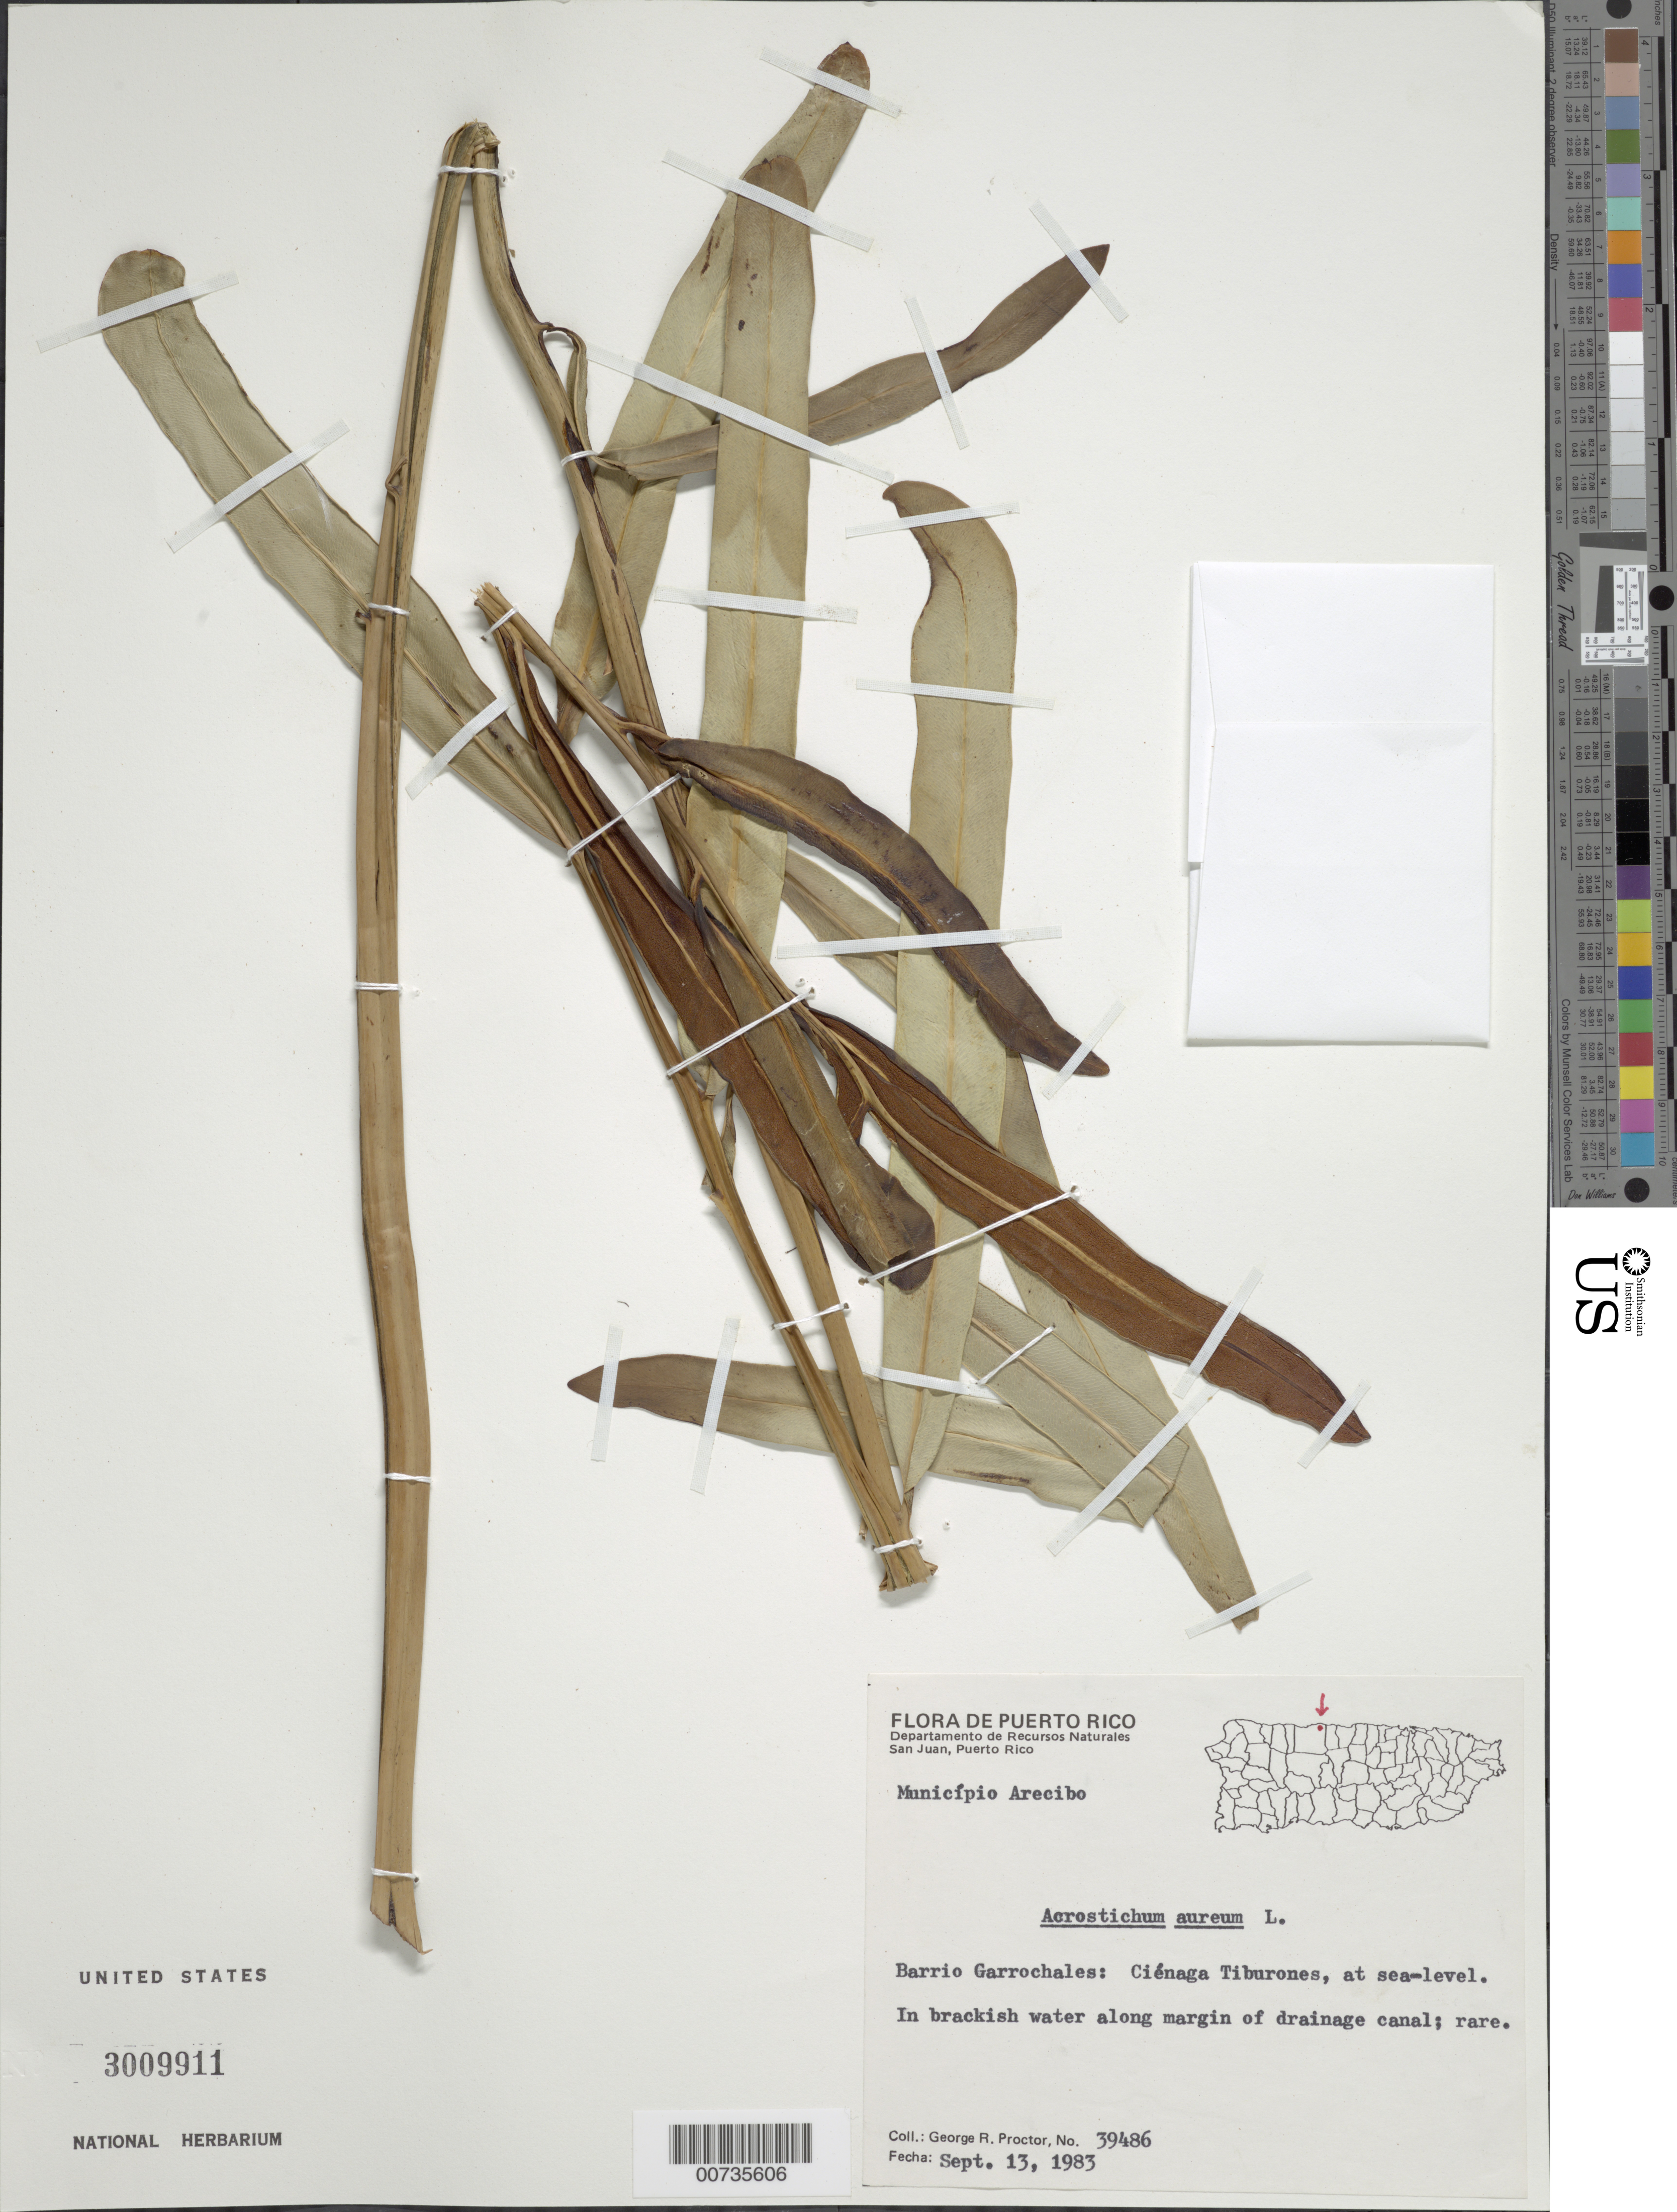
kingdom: Plantae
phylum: Tracheophyta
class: Polypodiopsida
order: Polypodiales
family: Pteridaceae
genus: Acrostichum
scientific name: Acrostichum aureum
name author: L.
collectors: G. R. Proctor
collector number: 39486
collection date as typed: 13 Sep 1983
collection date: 1983-09-13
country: Puerto Rico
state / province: Arecibo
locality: Barrio Garrochales: Ciénaga Tiburones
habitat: In brackish water along margin of drainage canal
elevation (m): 0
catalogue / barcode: US 3009911